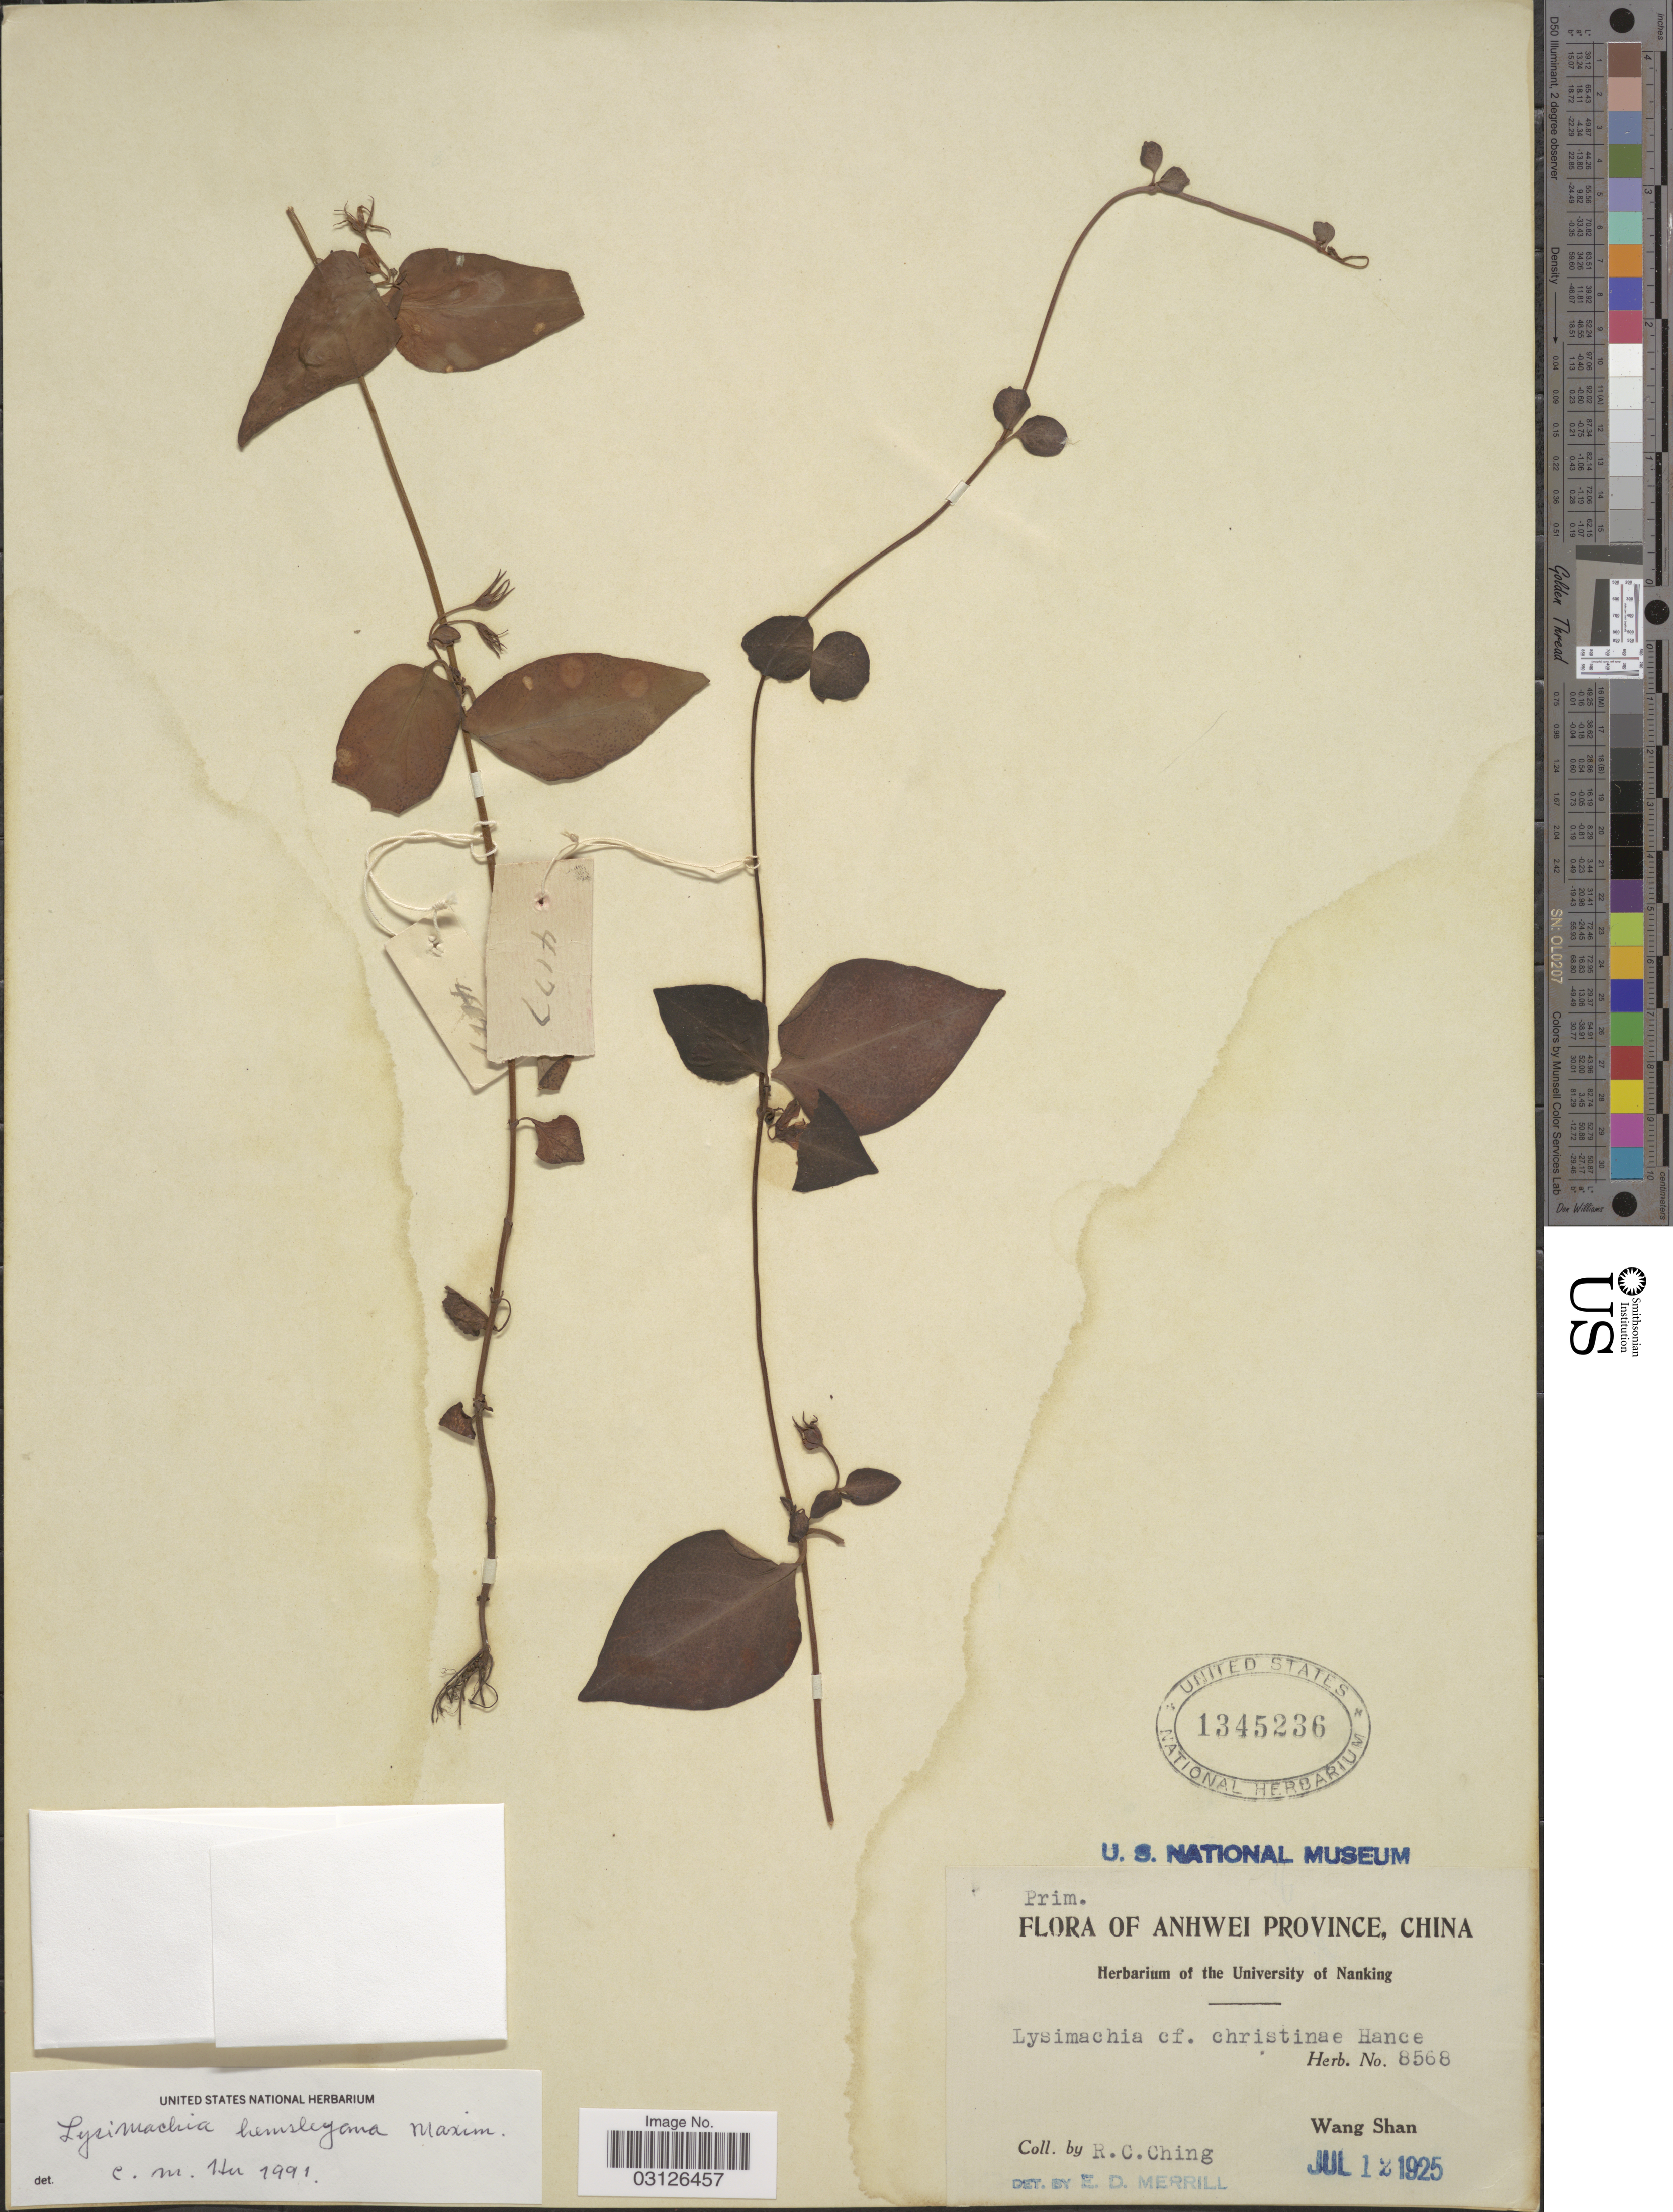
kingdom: Plantae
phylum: Tracheophyta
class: Magnoliopsida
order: Ericales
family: Primulaceae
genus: Lysimachia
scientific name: Lysimachia hemsleyana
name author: Maxim. ex Oliv.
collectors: R. C. Ching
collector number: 8568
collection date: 1925-07-12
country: China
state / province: Anhui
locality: Anhwei Province. Wang Shan.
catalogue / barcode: US 1345236